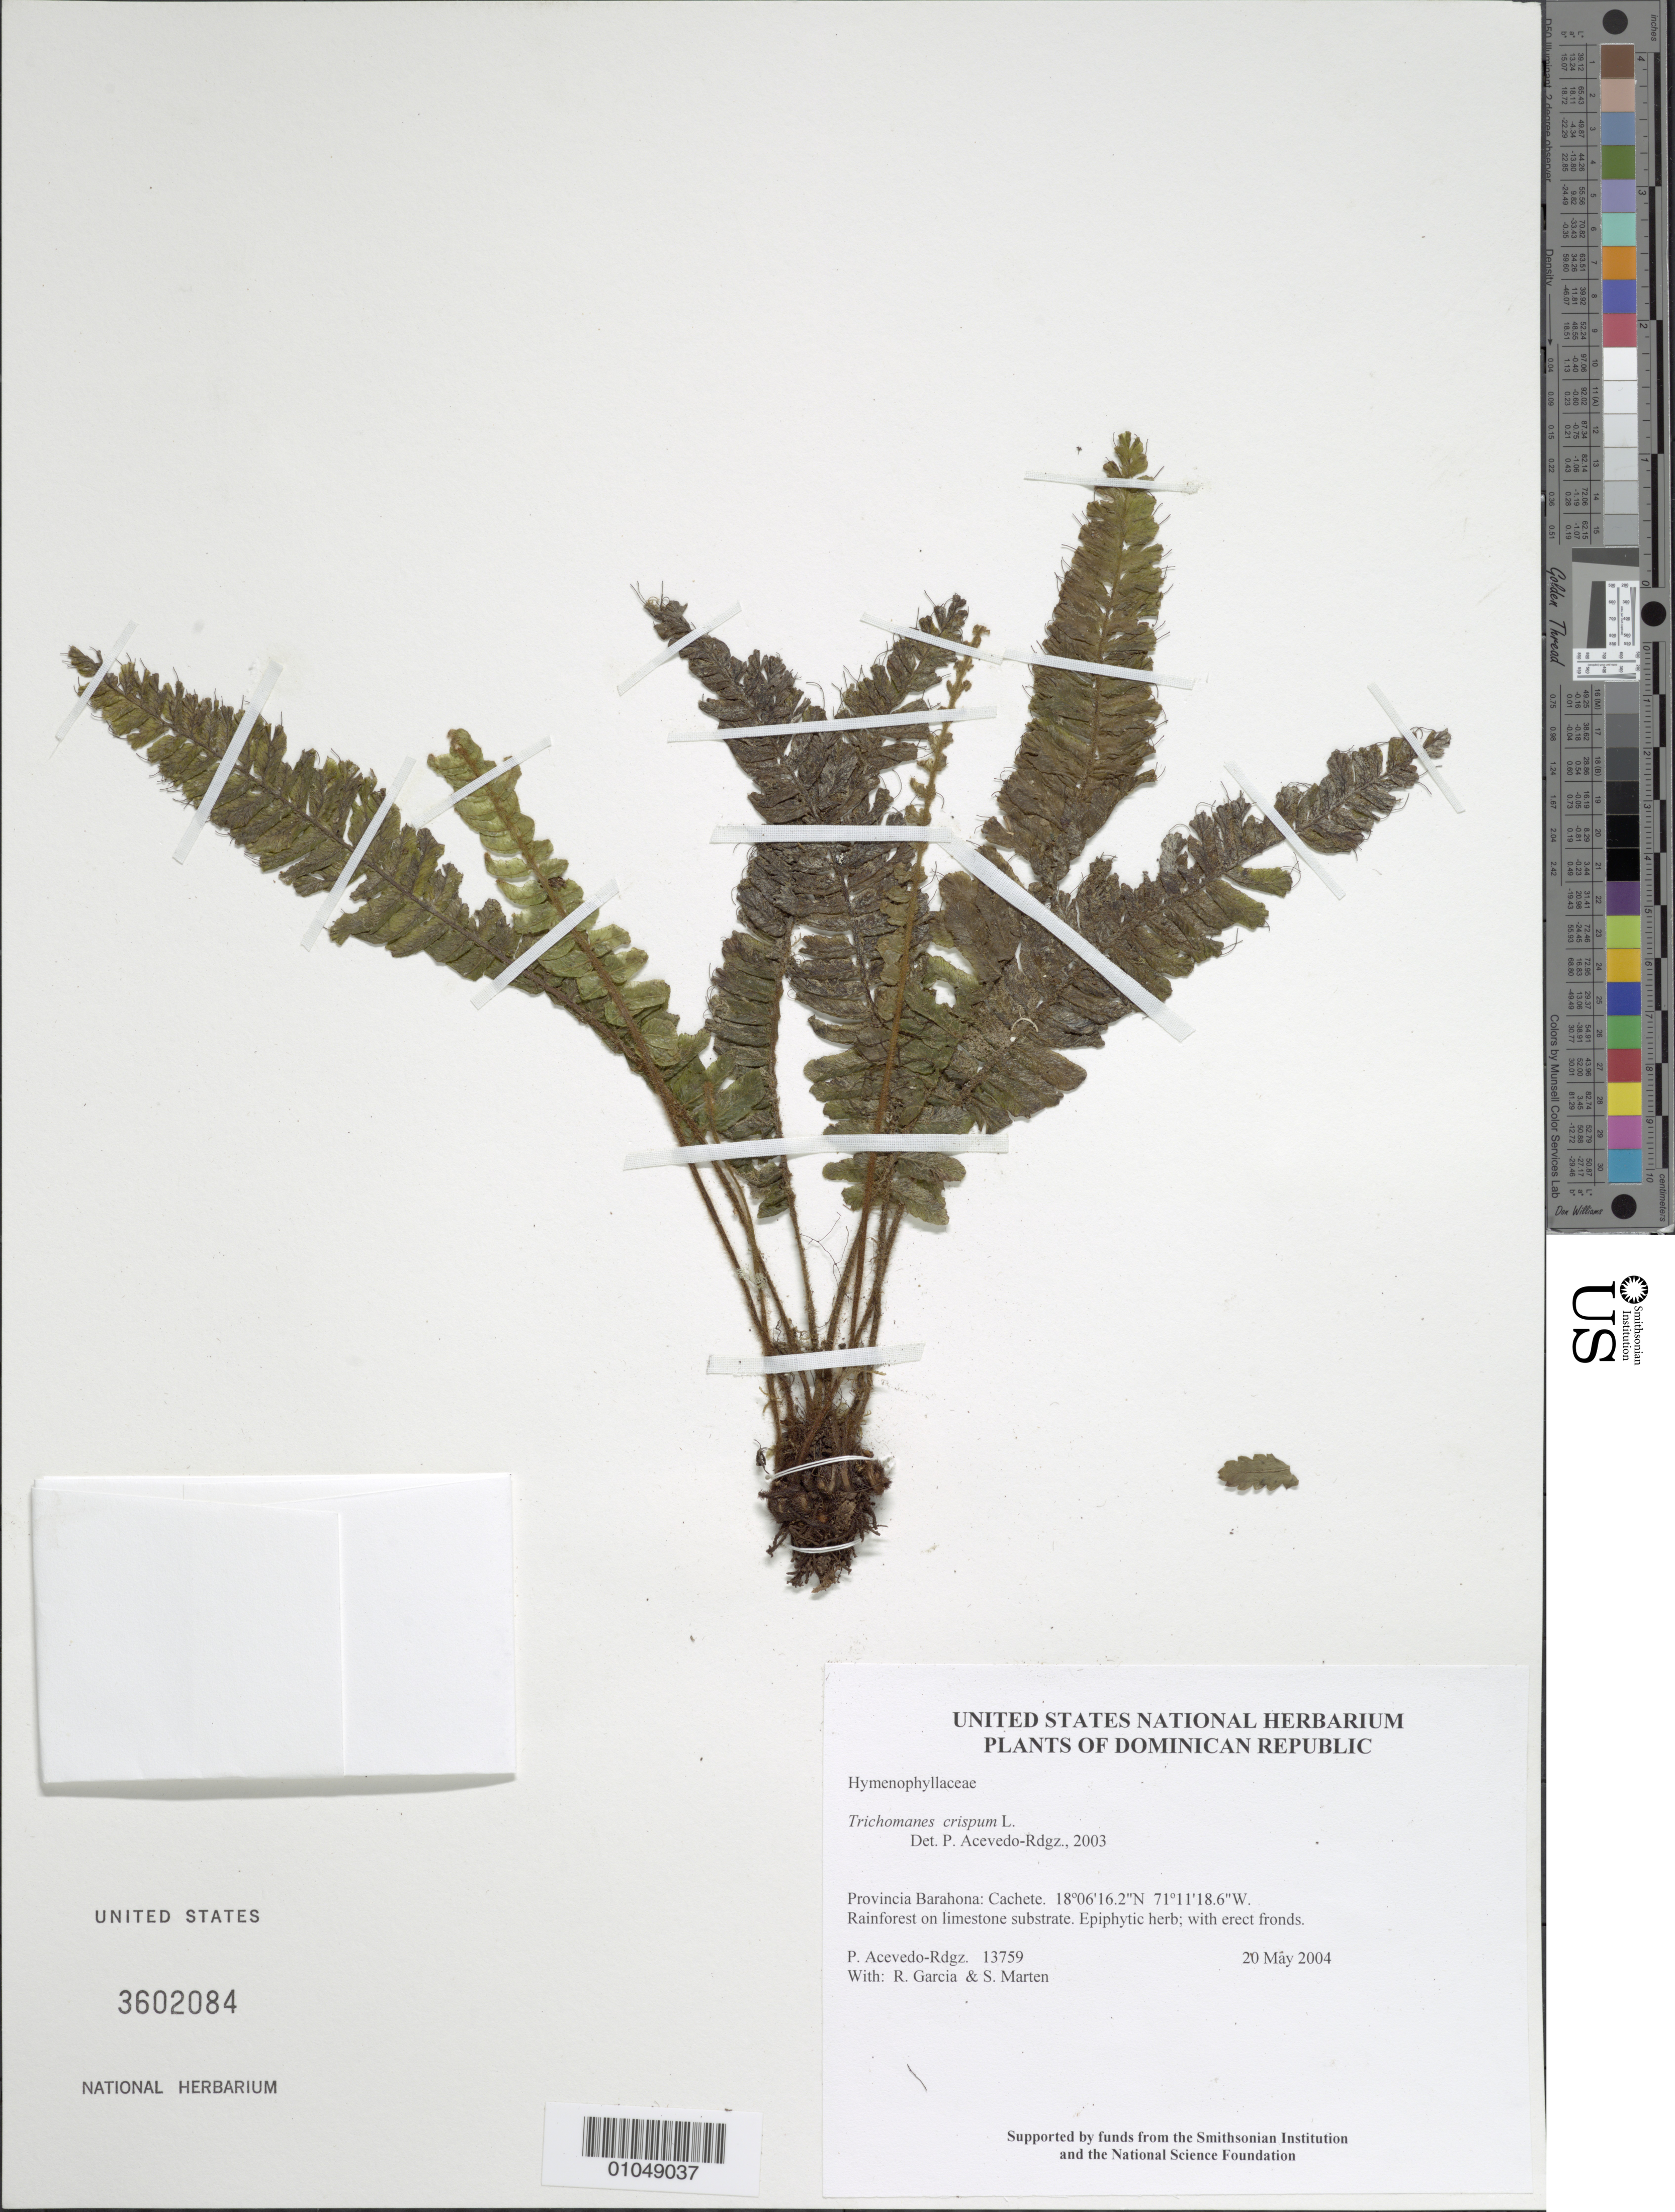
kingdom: Plantae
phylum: Tracheophyta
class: Polypodiopsida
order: Hymenophyllales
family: Hymenophyllaceae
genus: Trichomanes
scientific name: Trichomanes crispum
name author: L.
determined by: Acevedo-Rodríguez, P., (BOT), Smithsonian Institution - National Museum of Natural History (UNITED STATES)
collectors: P. Acevedo-Rodr., R. G. García & S. Marten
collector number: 13759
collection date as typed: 20 May 2004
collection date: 2004-05-20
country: Dominican Republic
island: Hispaniola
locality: Provincia Barahona: Cachete.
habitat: Rainforest on limestone substrate.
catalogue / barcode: US 3602084